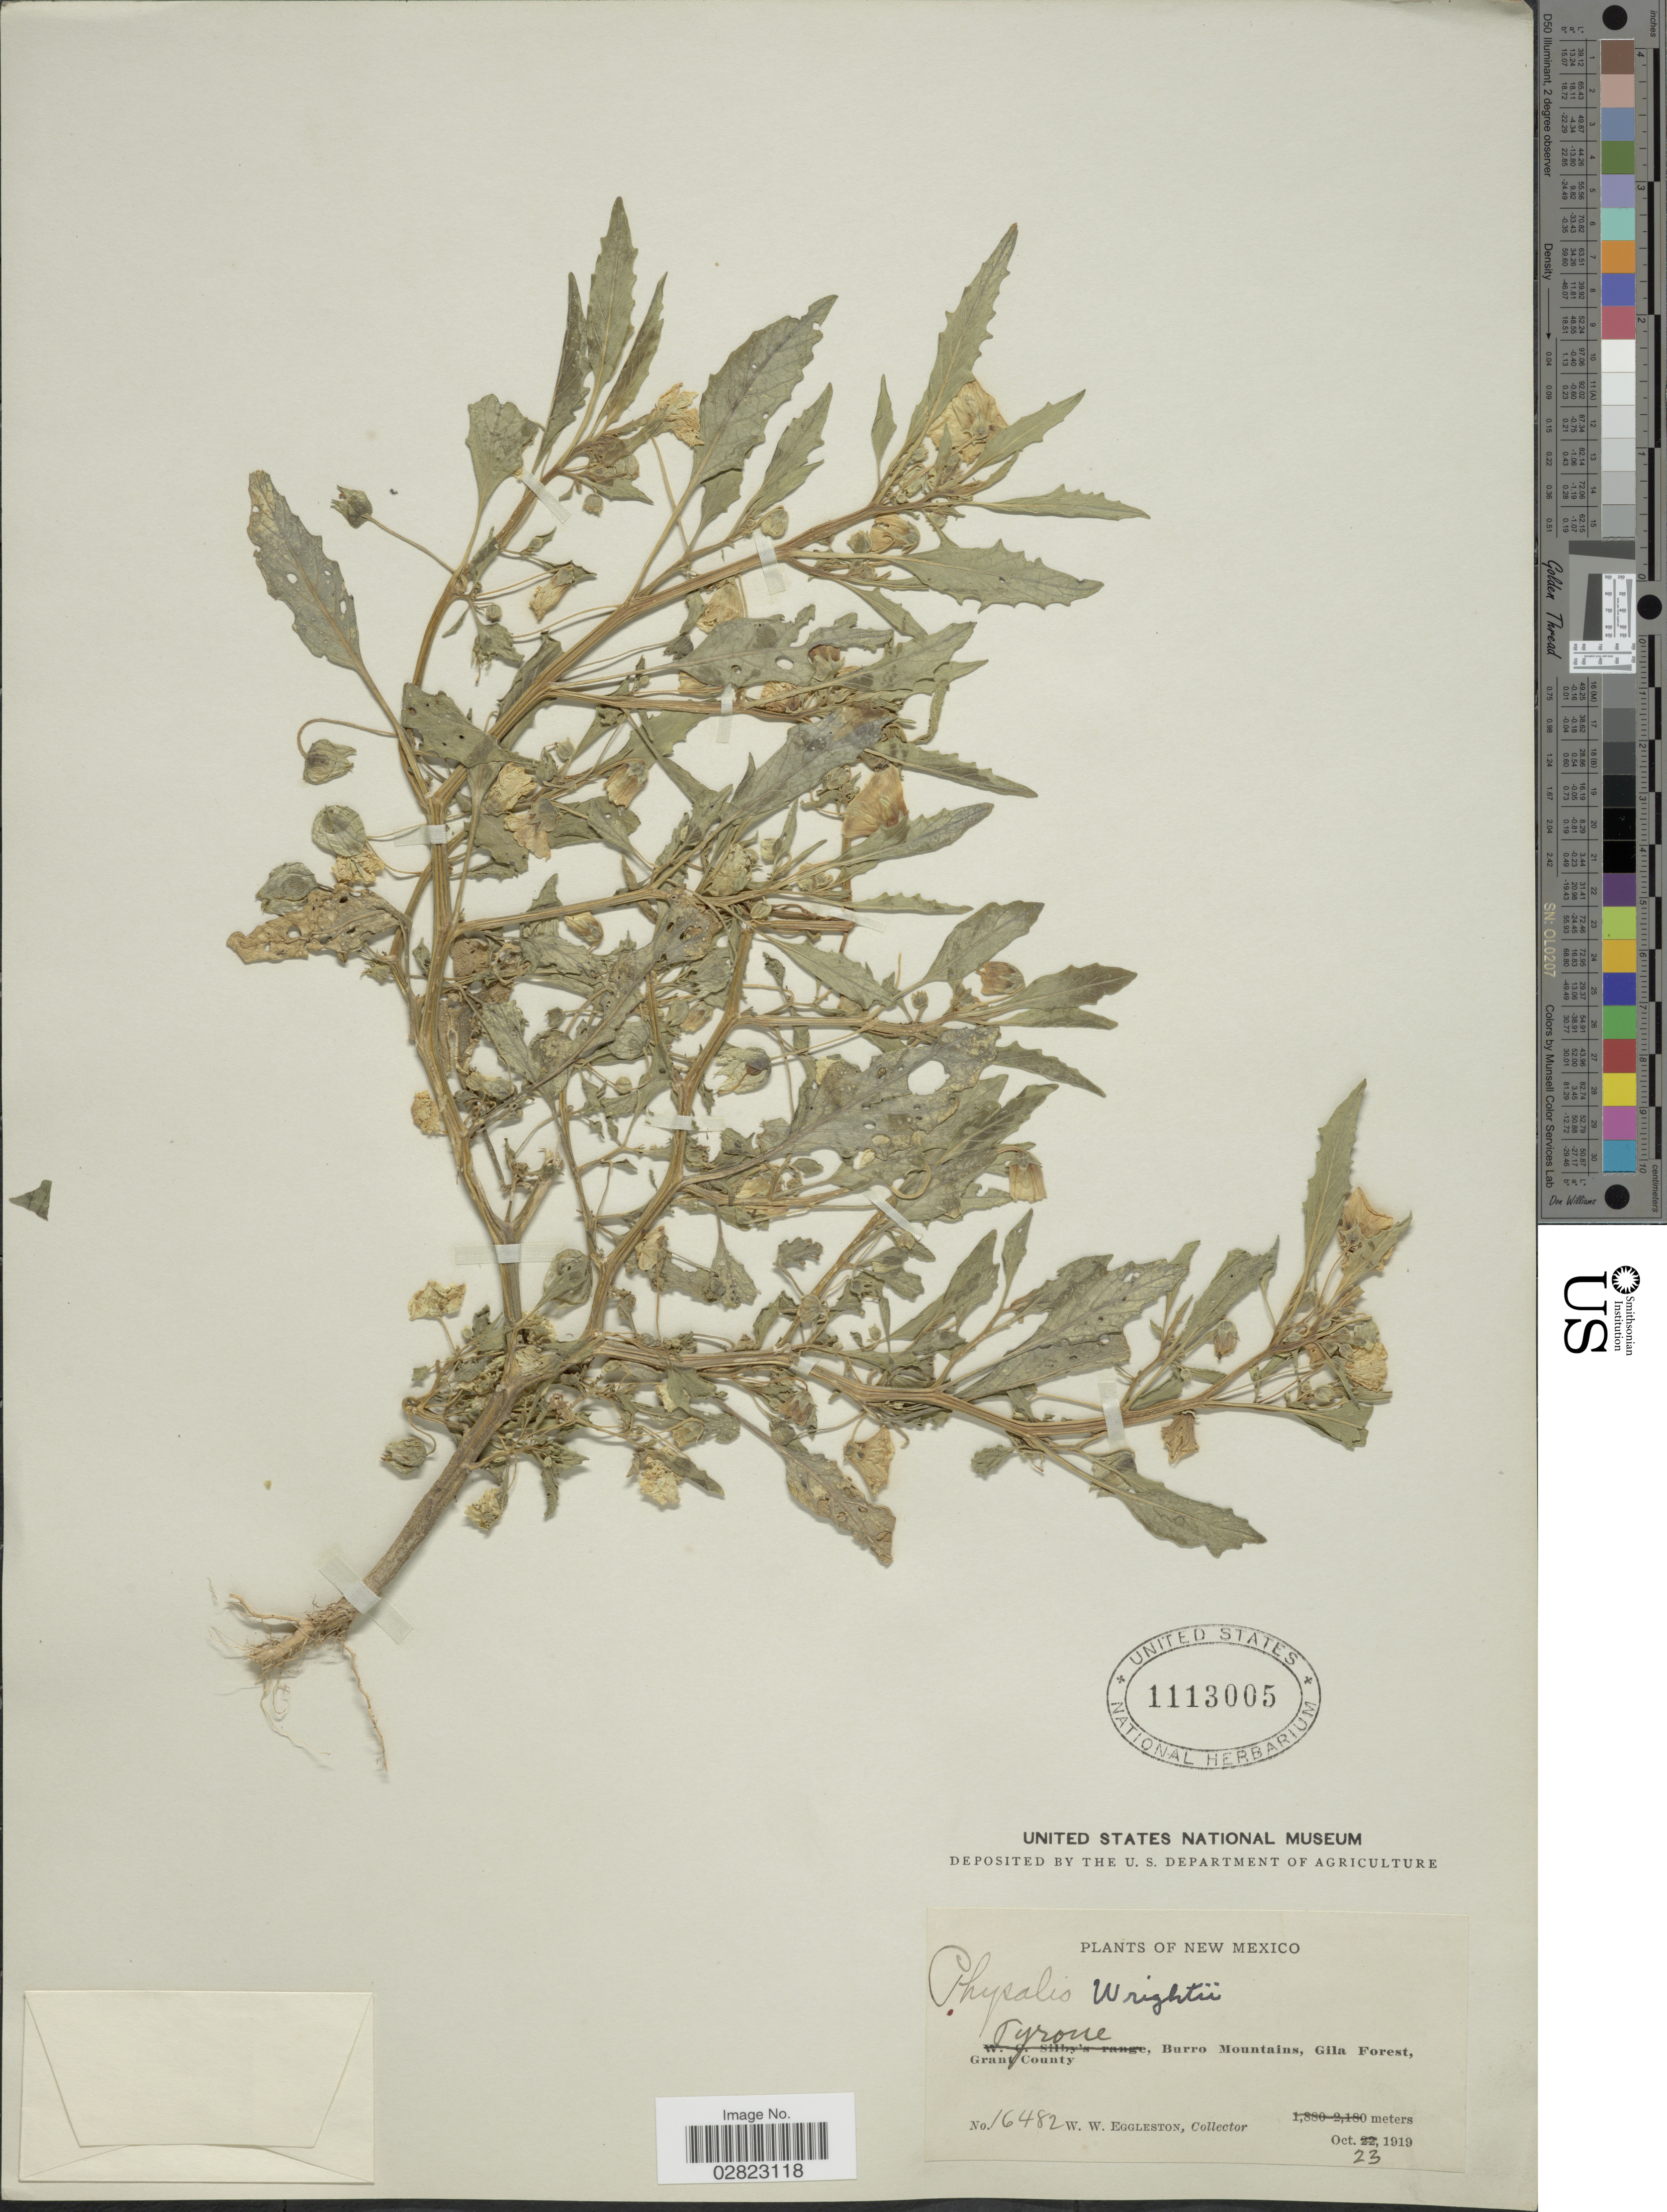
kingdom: Plantae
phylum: Tracheophyta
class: Magnoliopsida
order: Solanales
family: Solanaceae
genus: Physalis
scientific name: Physalis acutifolia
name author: (Miers) Sandwith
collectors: W. W. Eggleston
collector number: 16482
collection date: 1919-10-23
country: United States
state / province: New Mexico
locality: Tyrone, Burro Mountains, Gila Forest, Grant County.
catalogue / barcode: US 1113005